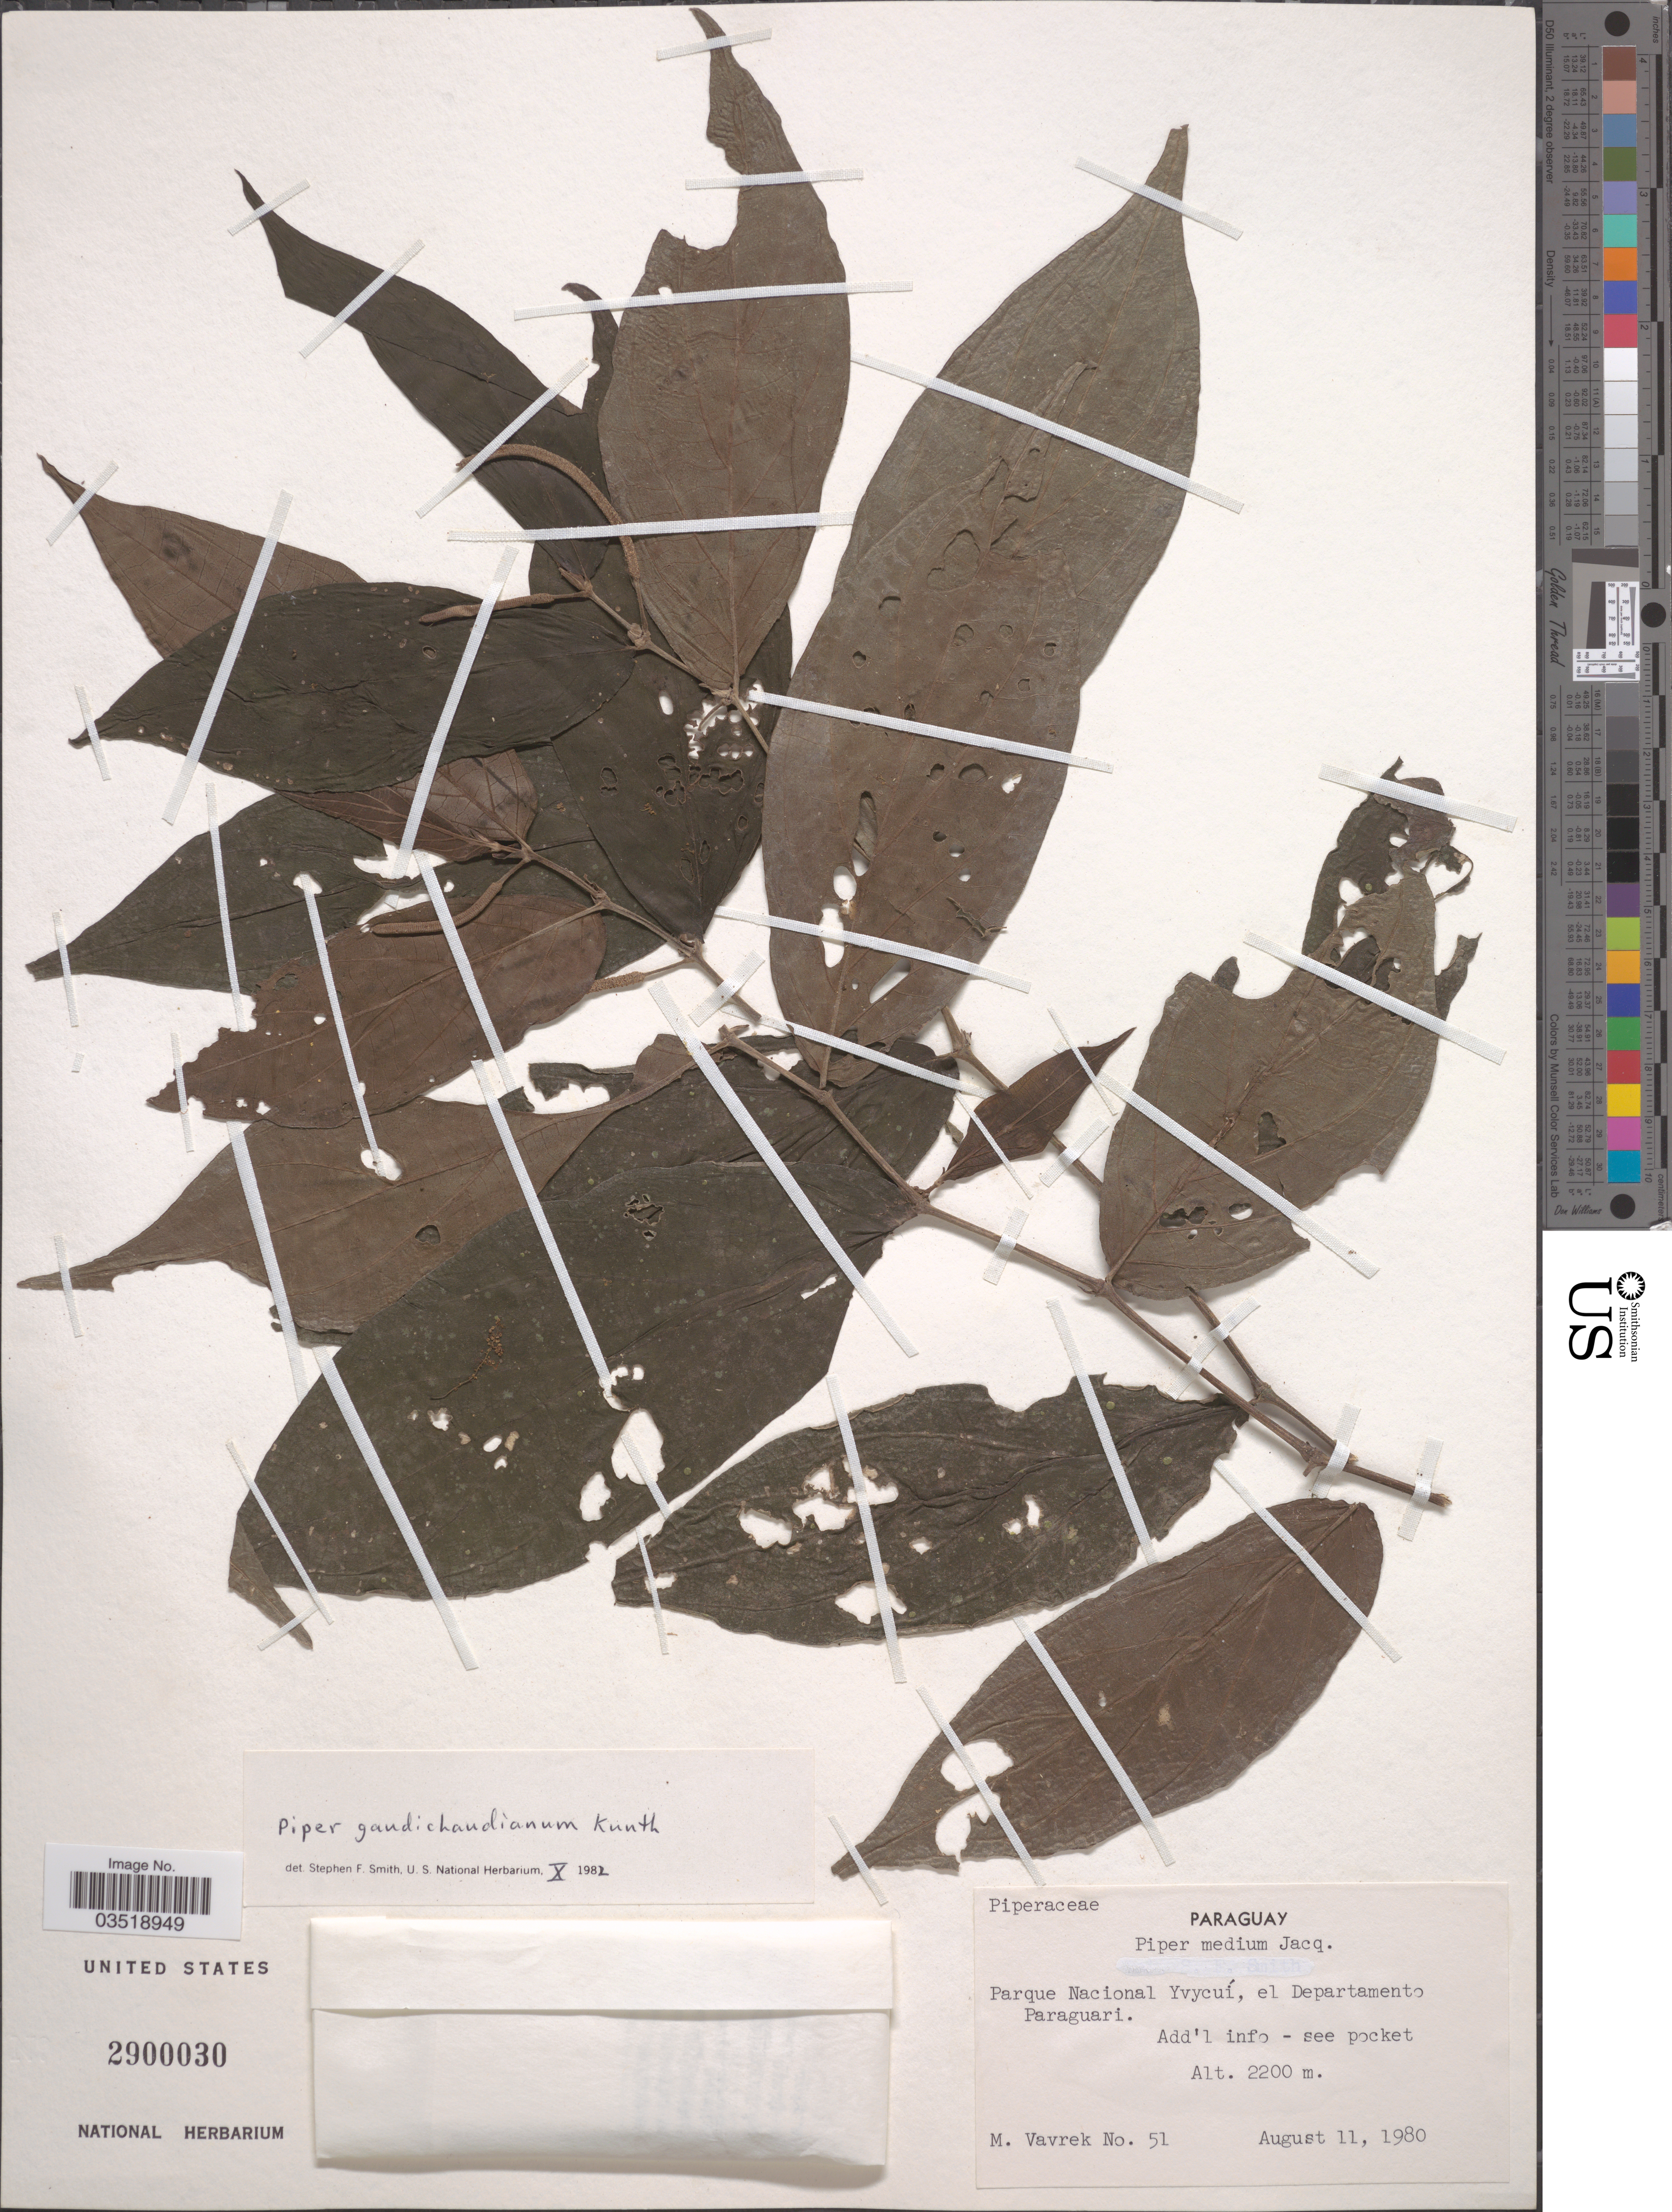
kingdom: Plantae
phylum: Tracheophyta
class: Magnoliopsida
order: Piperales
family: Piperaceae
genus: Piper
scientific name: Piper gaudichaudianum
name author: Kunth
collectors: M. Vavrek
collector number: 51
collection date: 1980-08-11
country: Paraguay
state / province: Paraguari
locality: Parque Nacional Yvycuí, el Departamento Paraguari.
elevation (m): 2200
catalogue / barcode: US 2900030